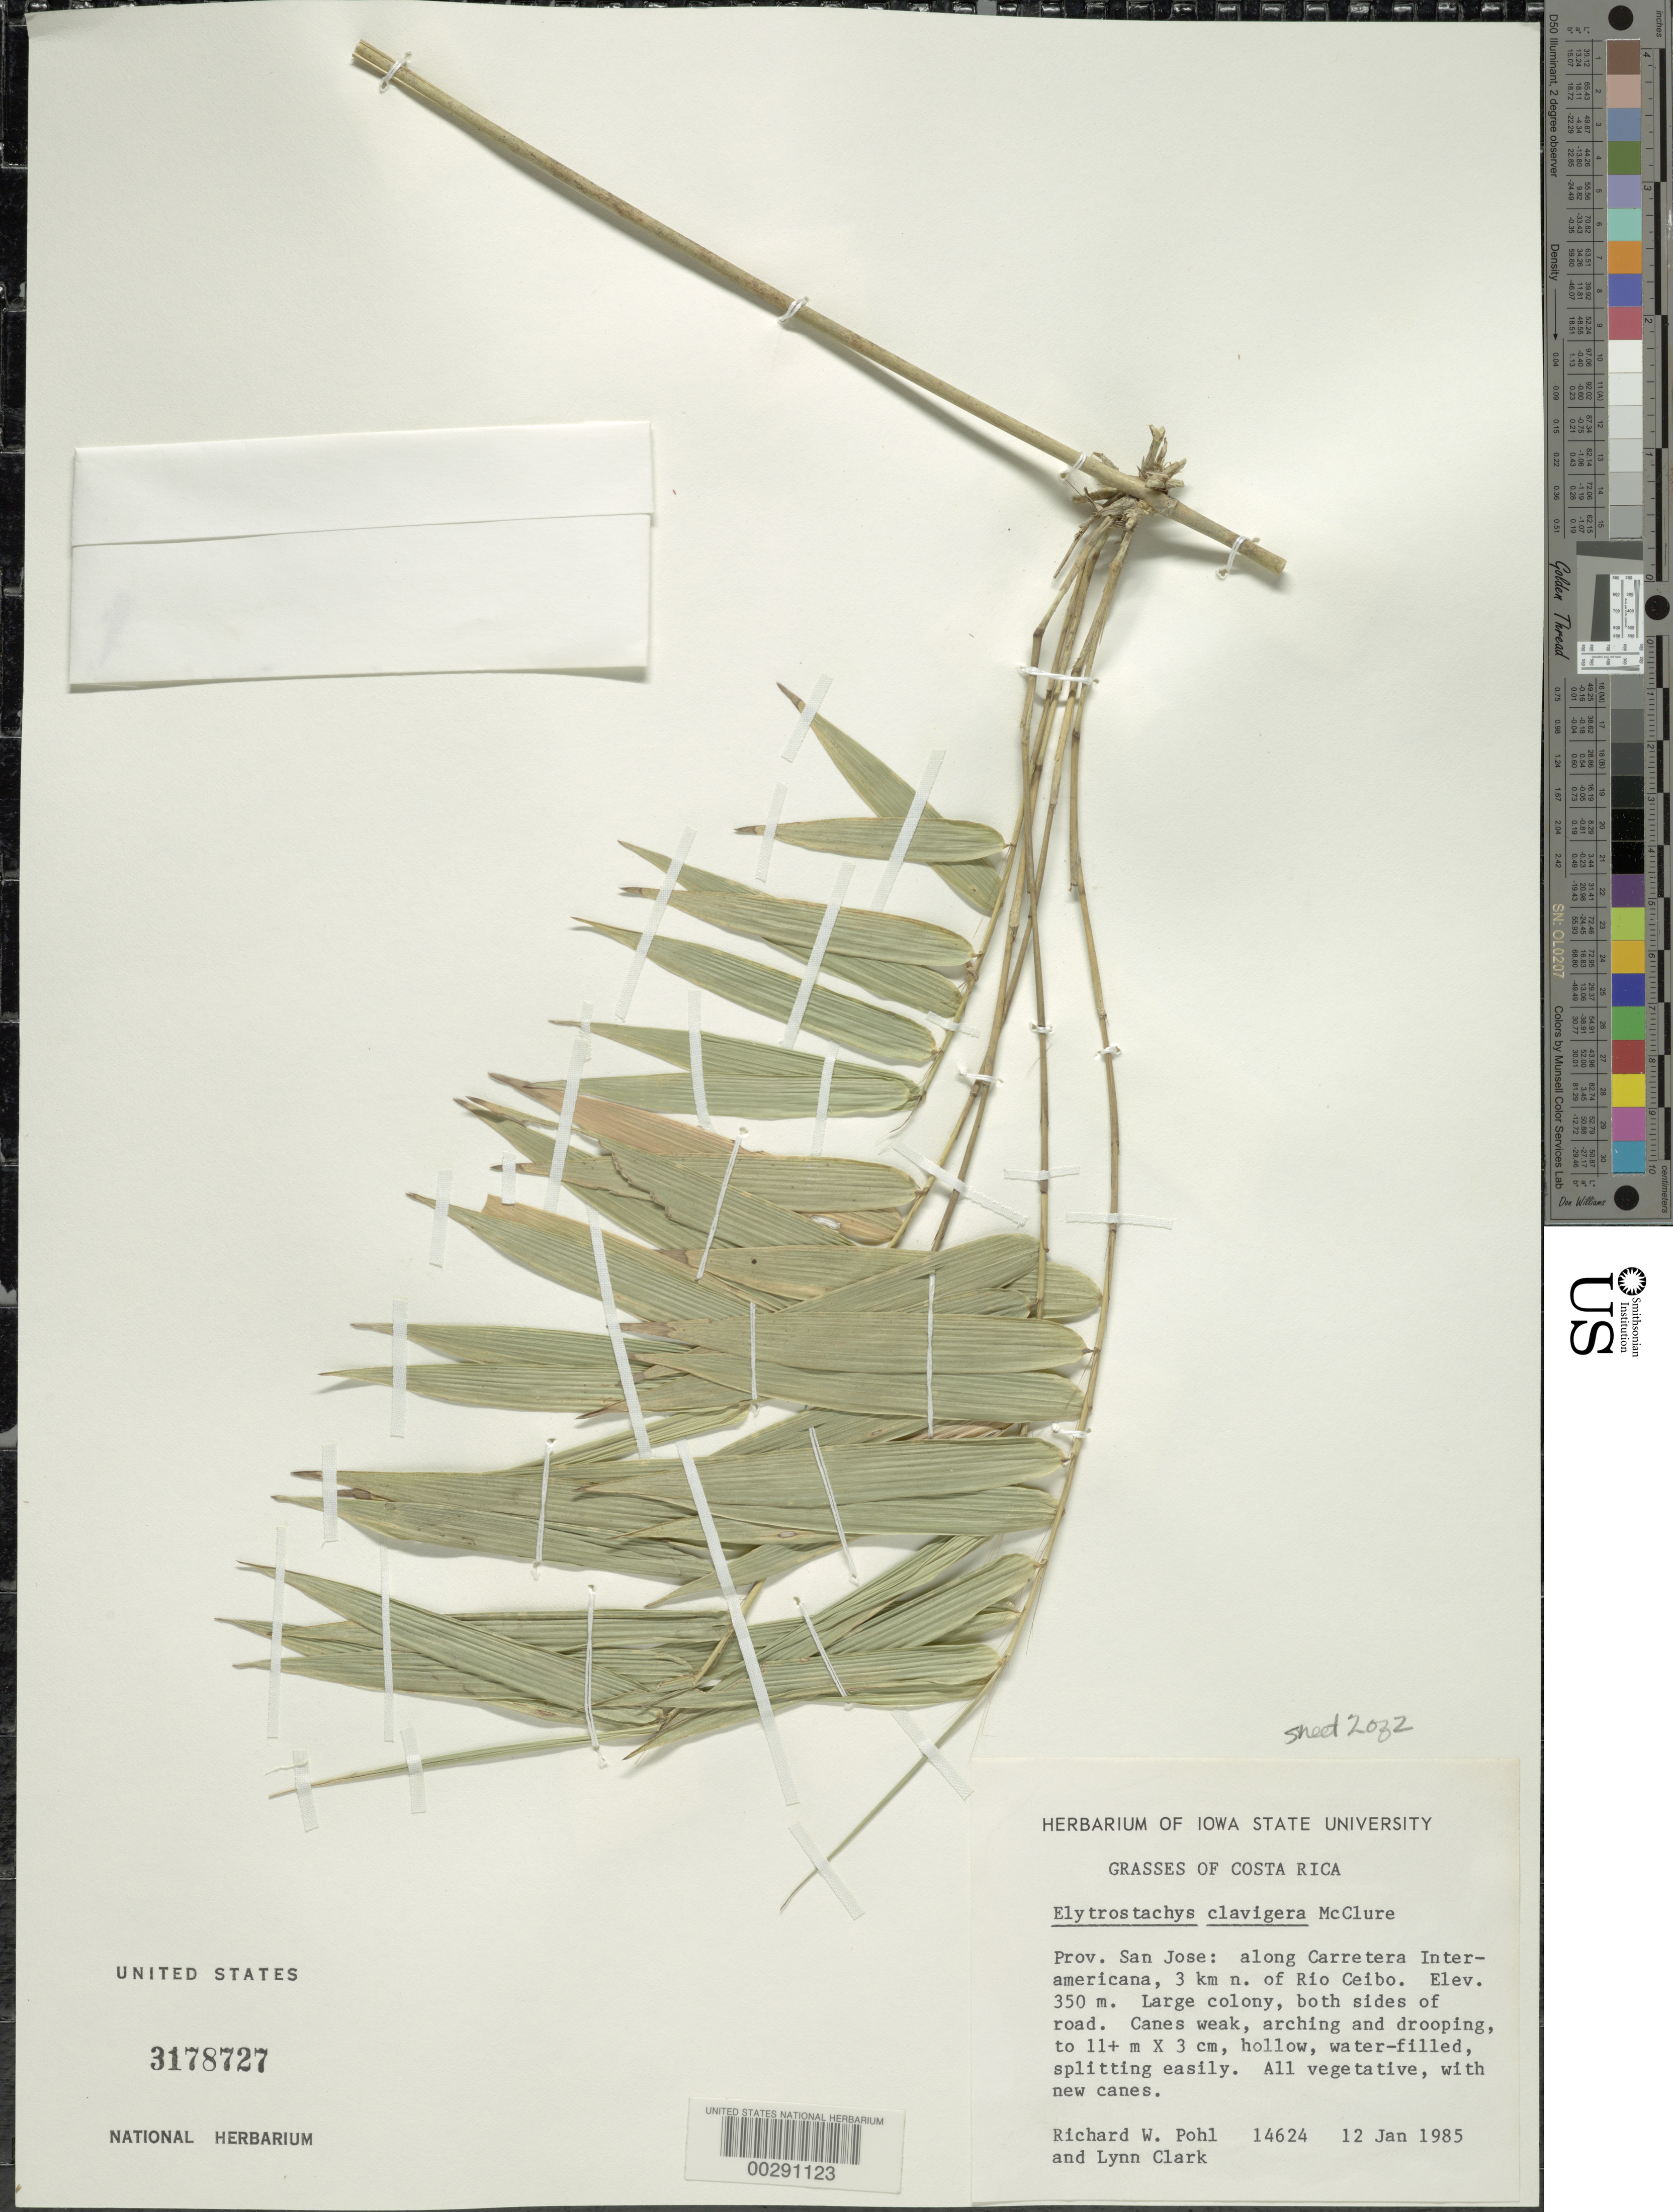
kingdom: Plantae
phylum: Tracheophyta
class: Liliopsida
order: Poales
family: Poaceae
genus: Elytrostachys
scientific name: Elytrostachys clavigera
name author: McClure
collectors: R. W. Pohl & L. G. Clark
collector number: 14624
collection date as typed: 12 Jan 1985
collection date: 1985-01-12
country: Costa Rica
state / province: San José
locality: Along carretera interamericana, 3 km n of rio ceibo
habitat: Both sides of road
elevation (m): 350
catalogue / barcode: US 3178727